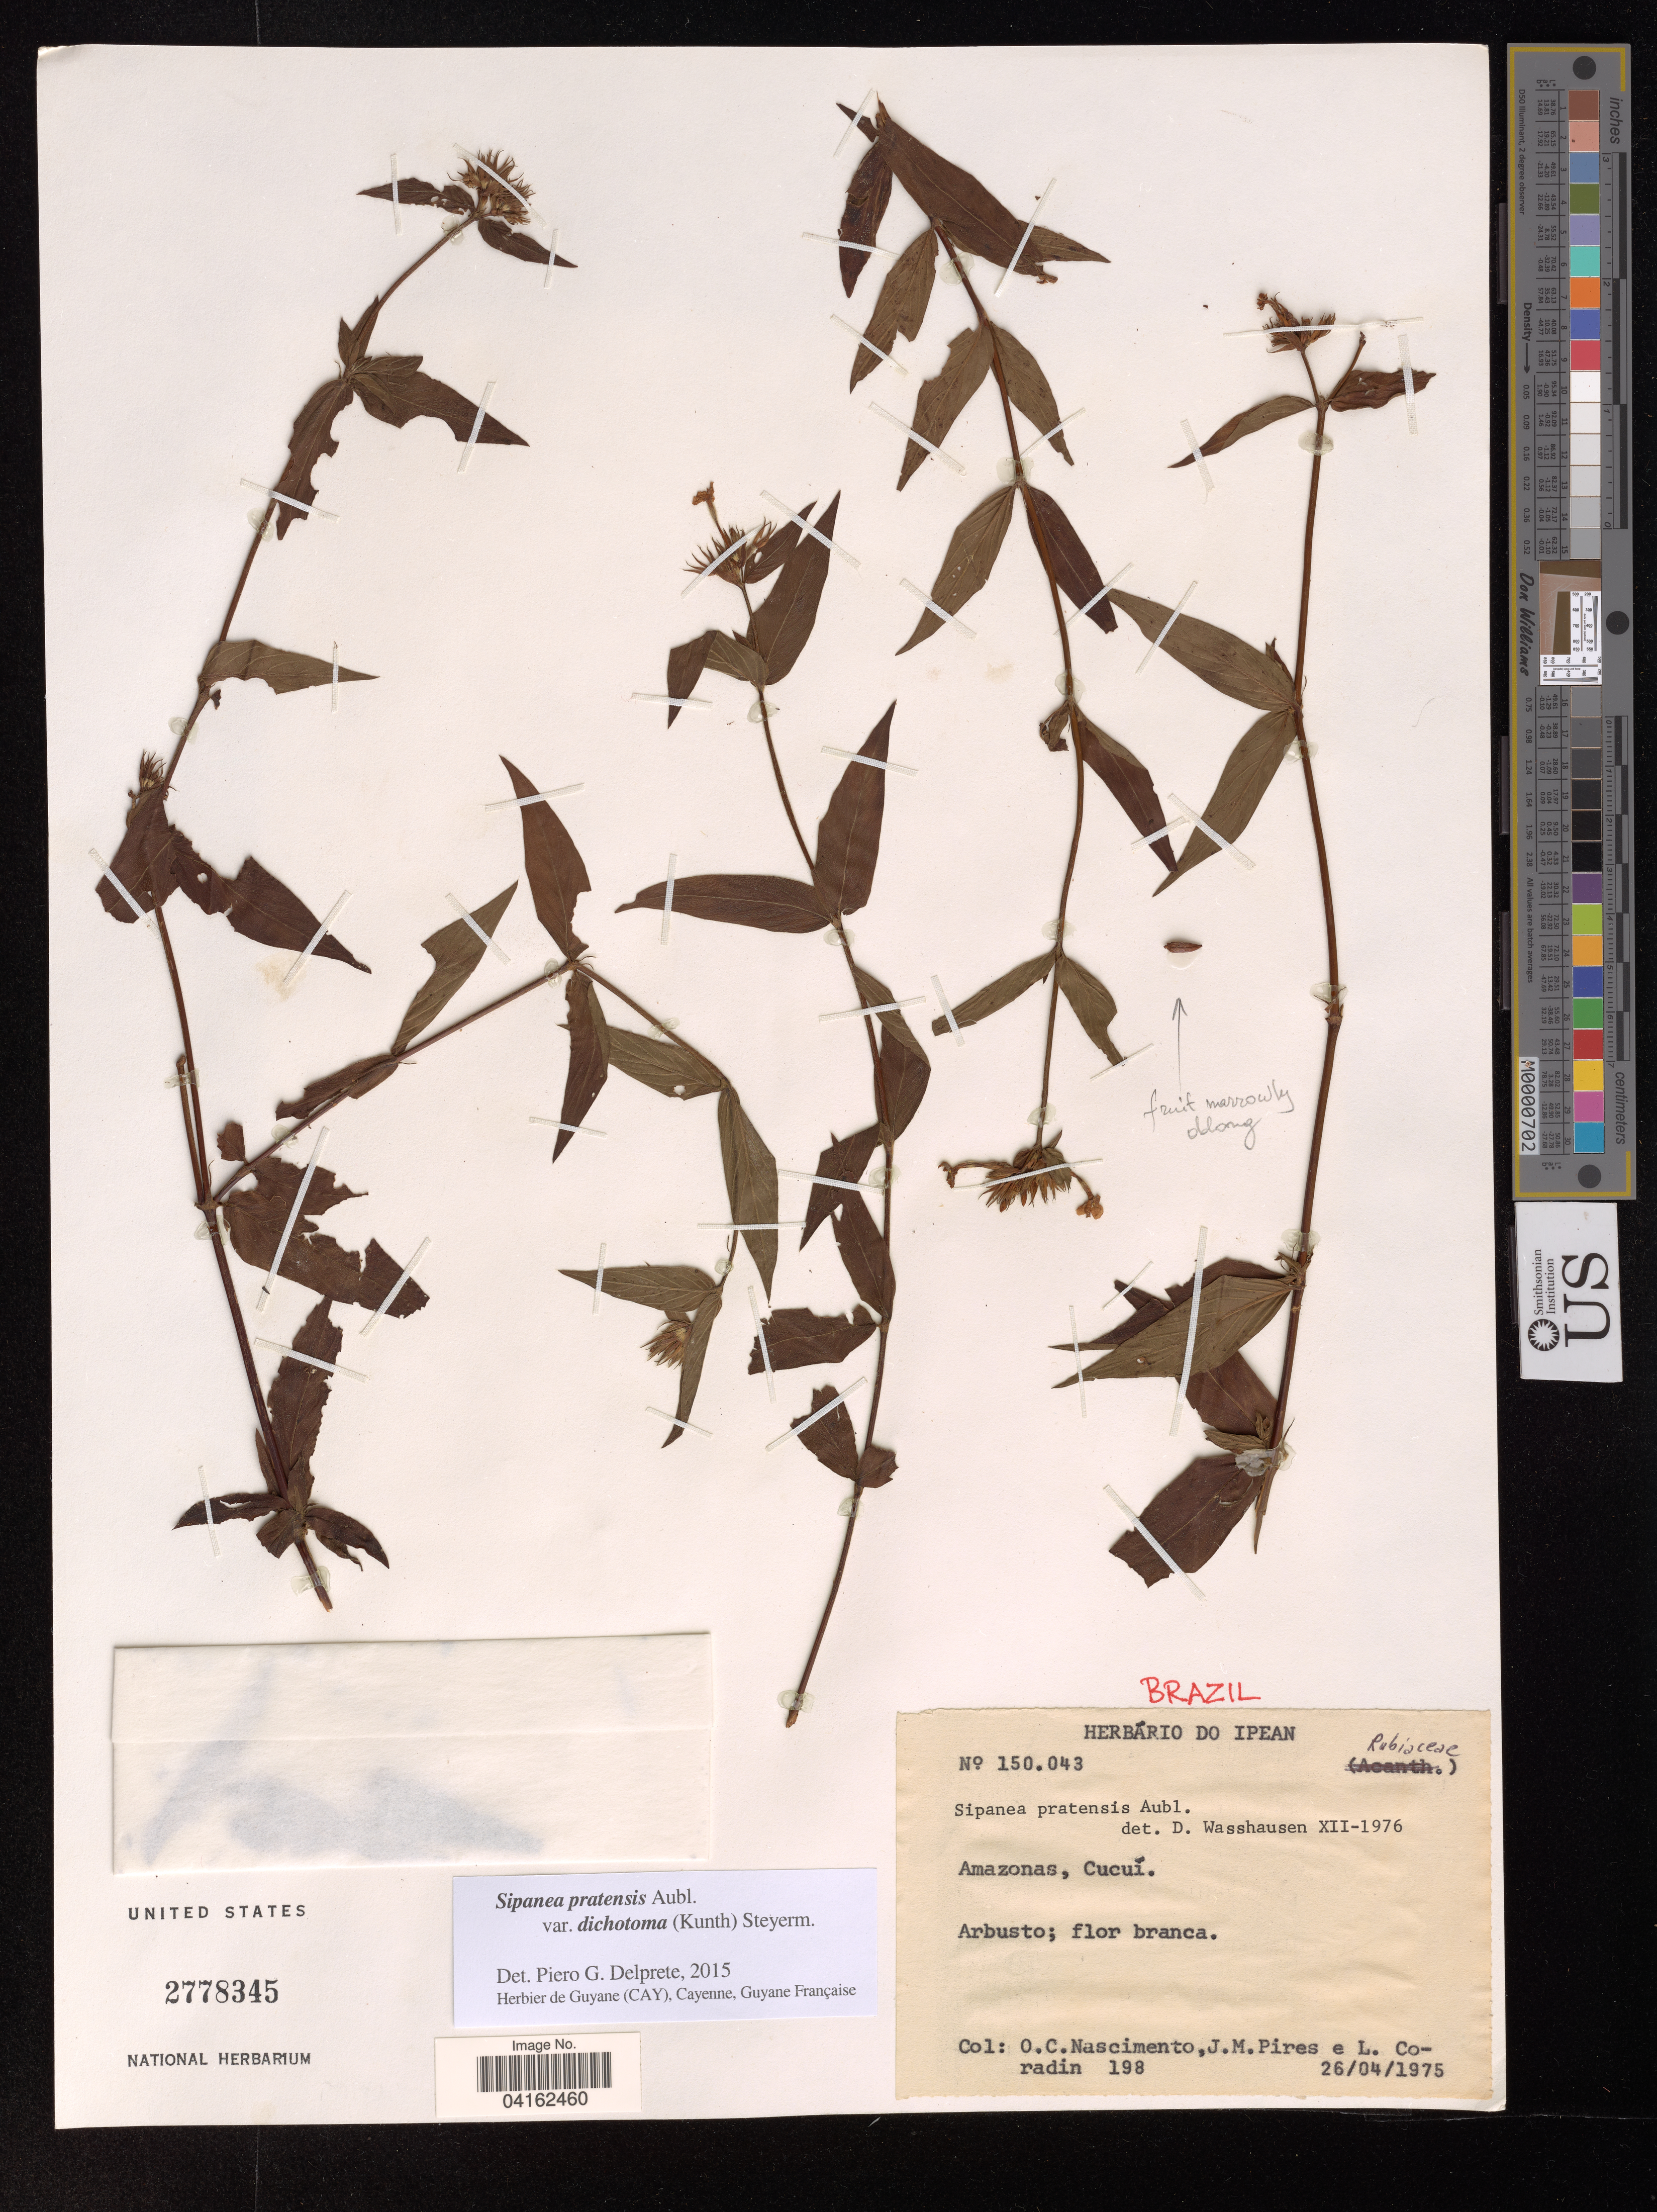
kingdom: Plantae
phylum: Tracheophyta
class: Magnoliopsida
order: Gentianales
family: Rubiaceae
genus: Sipanea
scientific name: Sipanea pratensis var. dichotoma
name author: (Kunth) Steyerm.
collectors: O. Nascimento, J. M. Pires & L. Coradin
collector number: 150043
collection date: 1975-04-26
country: Brazil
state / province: Amazonas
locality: Cucuí.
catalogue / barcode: US 2778345